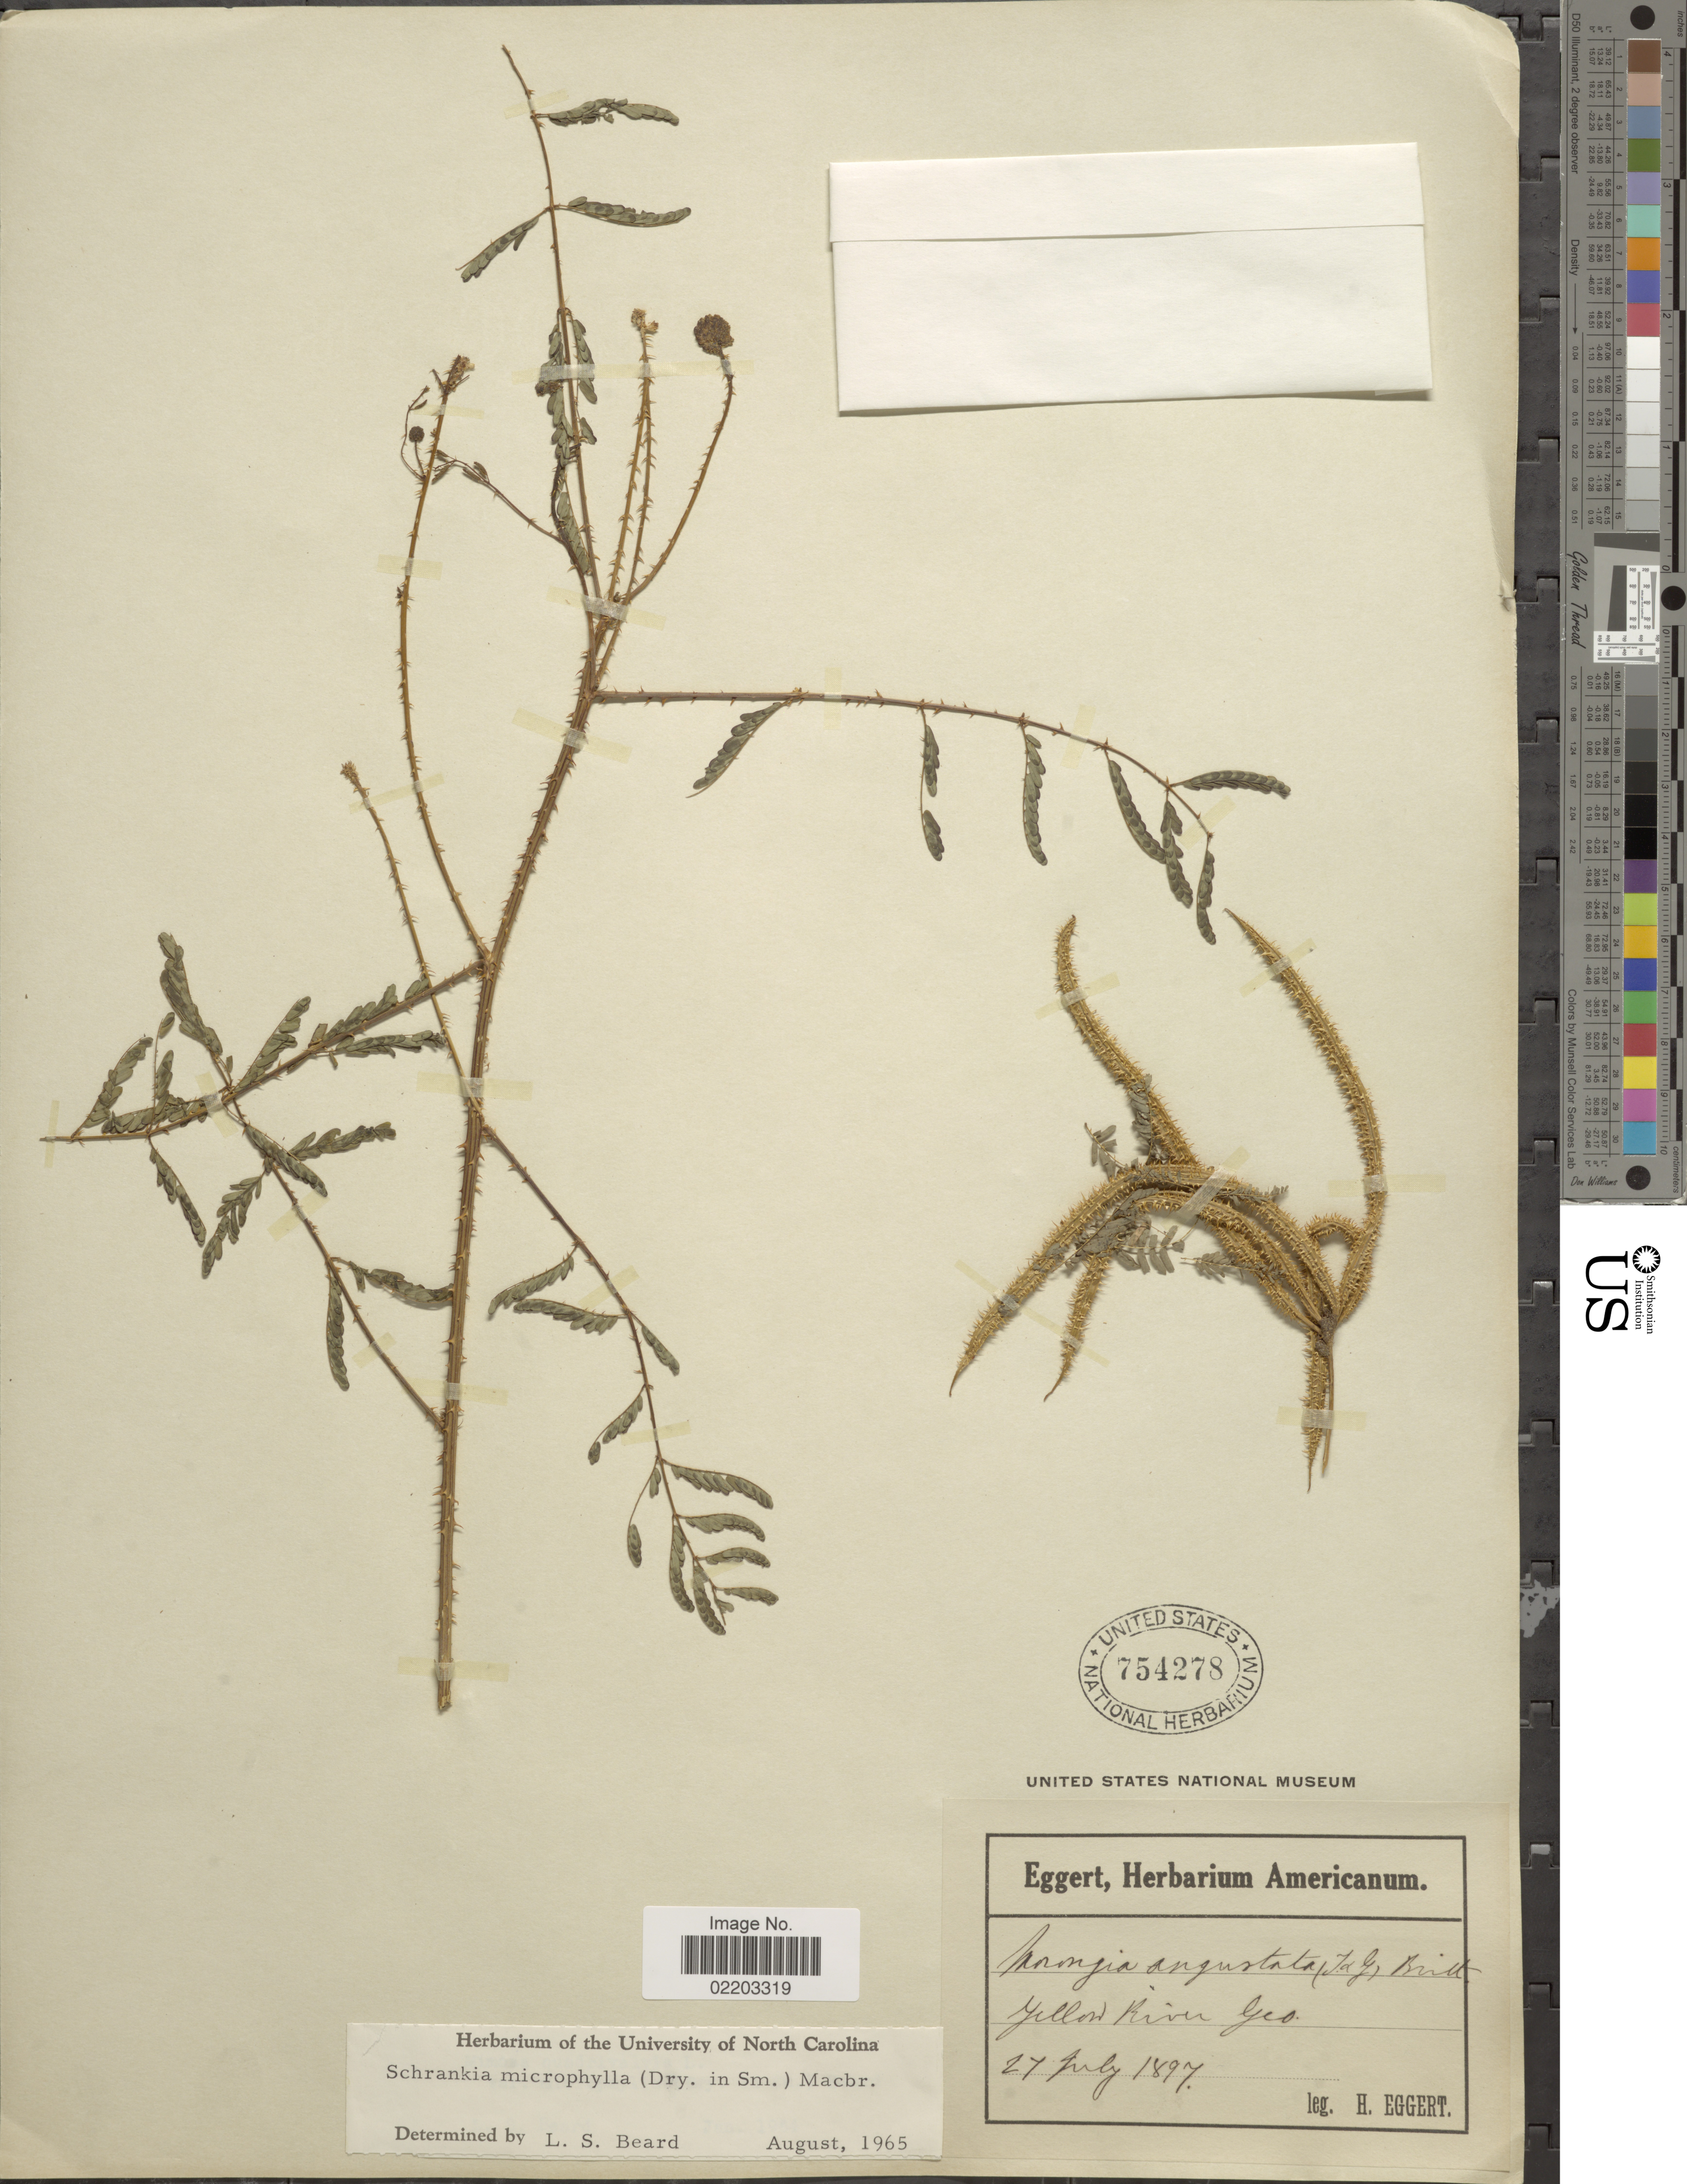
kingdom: Plantae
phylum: Tracheophyta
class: Magnoliopsida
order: Fabales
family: Fabaceae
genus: Mimosa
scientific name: Mimosa microphylla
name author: Dryand.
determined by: Strong, M. T., (US), Smithsonian Institution - National Museum of Natural History (UNITED STATES)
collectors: H. Eggert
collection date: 1897-07-27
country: United States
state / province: Georgia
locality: Yellow River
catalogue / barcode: US 754278